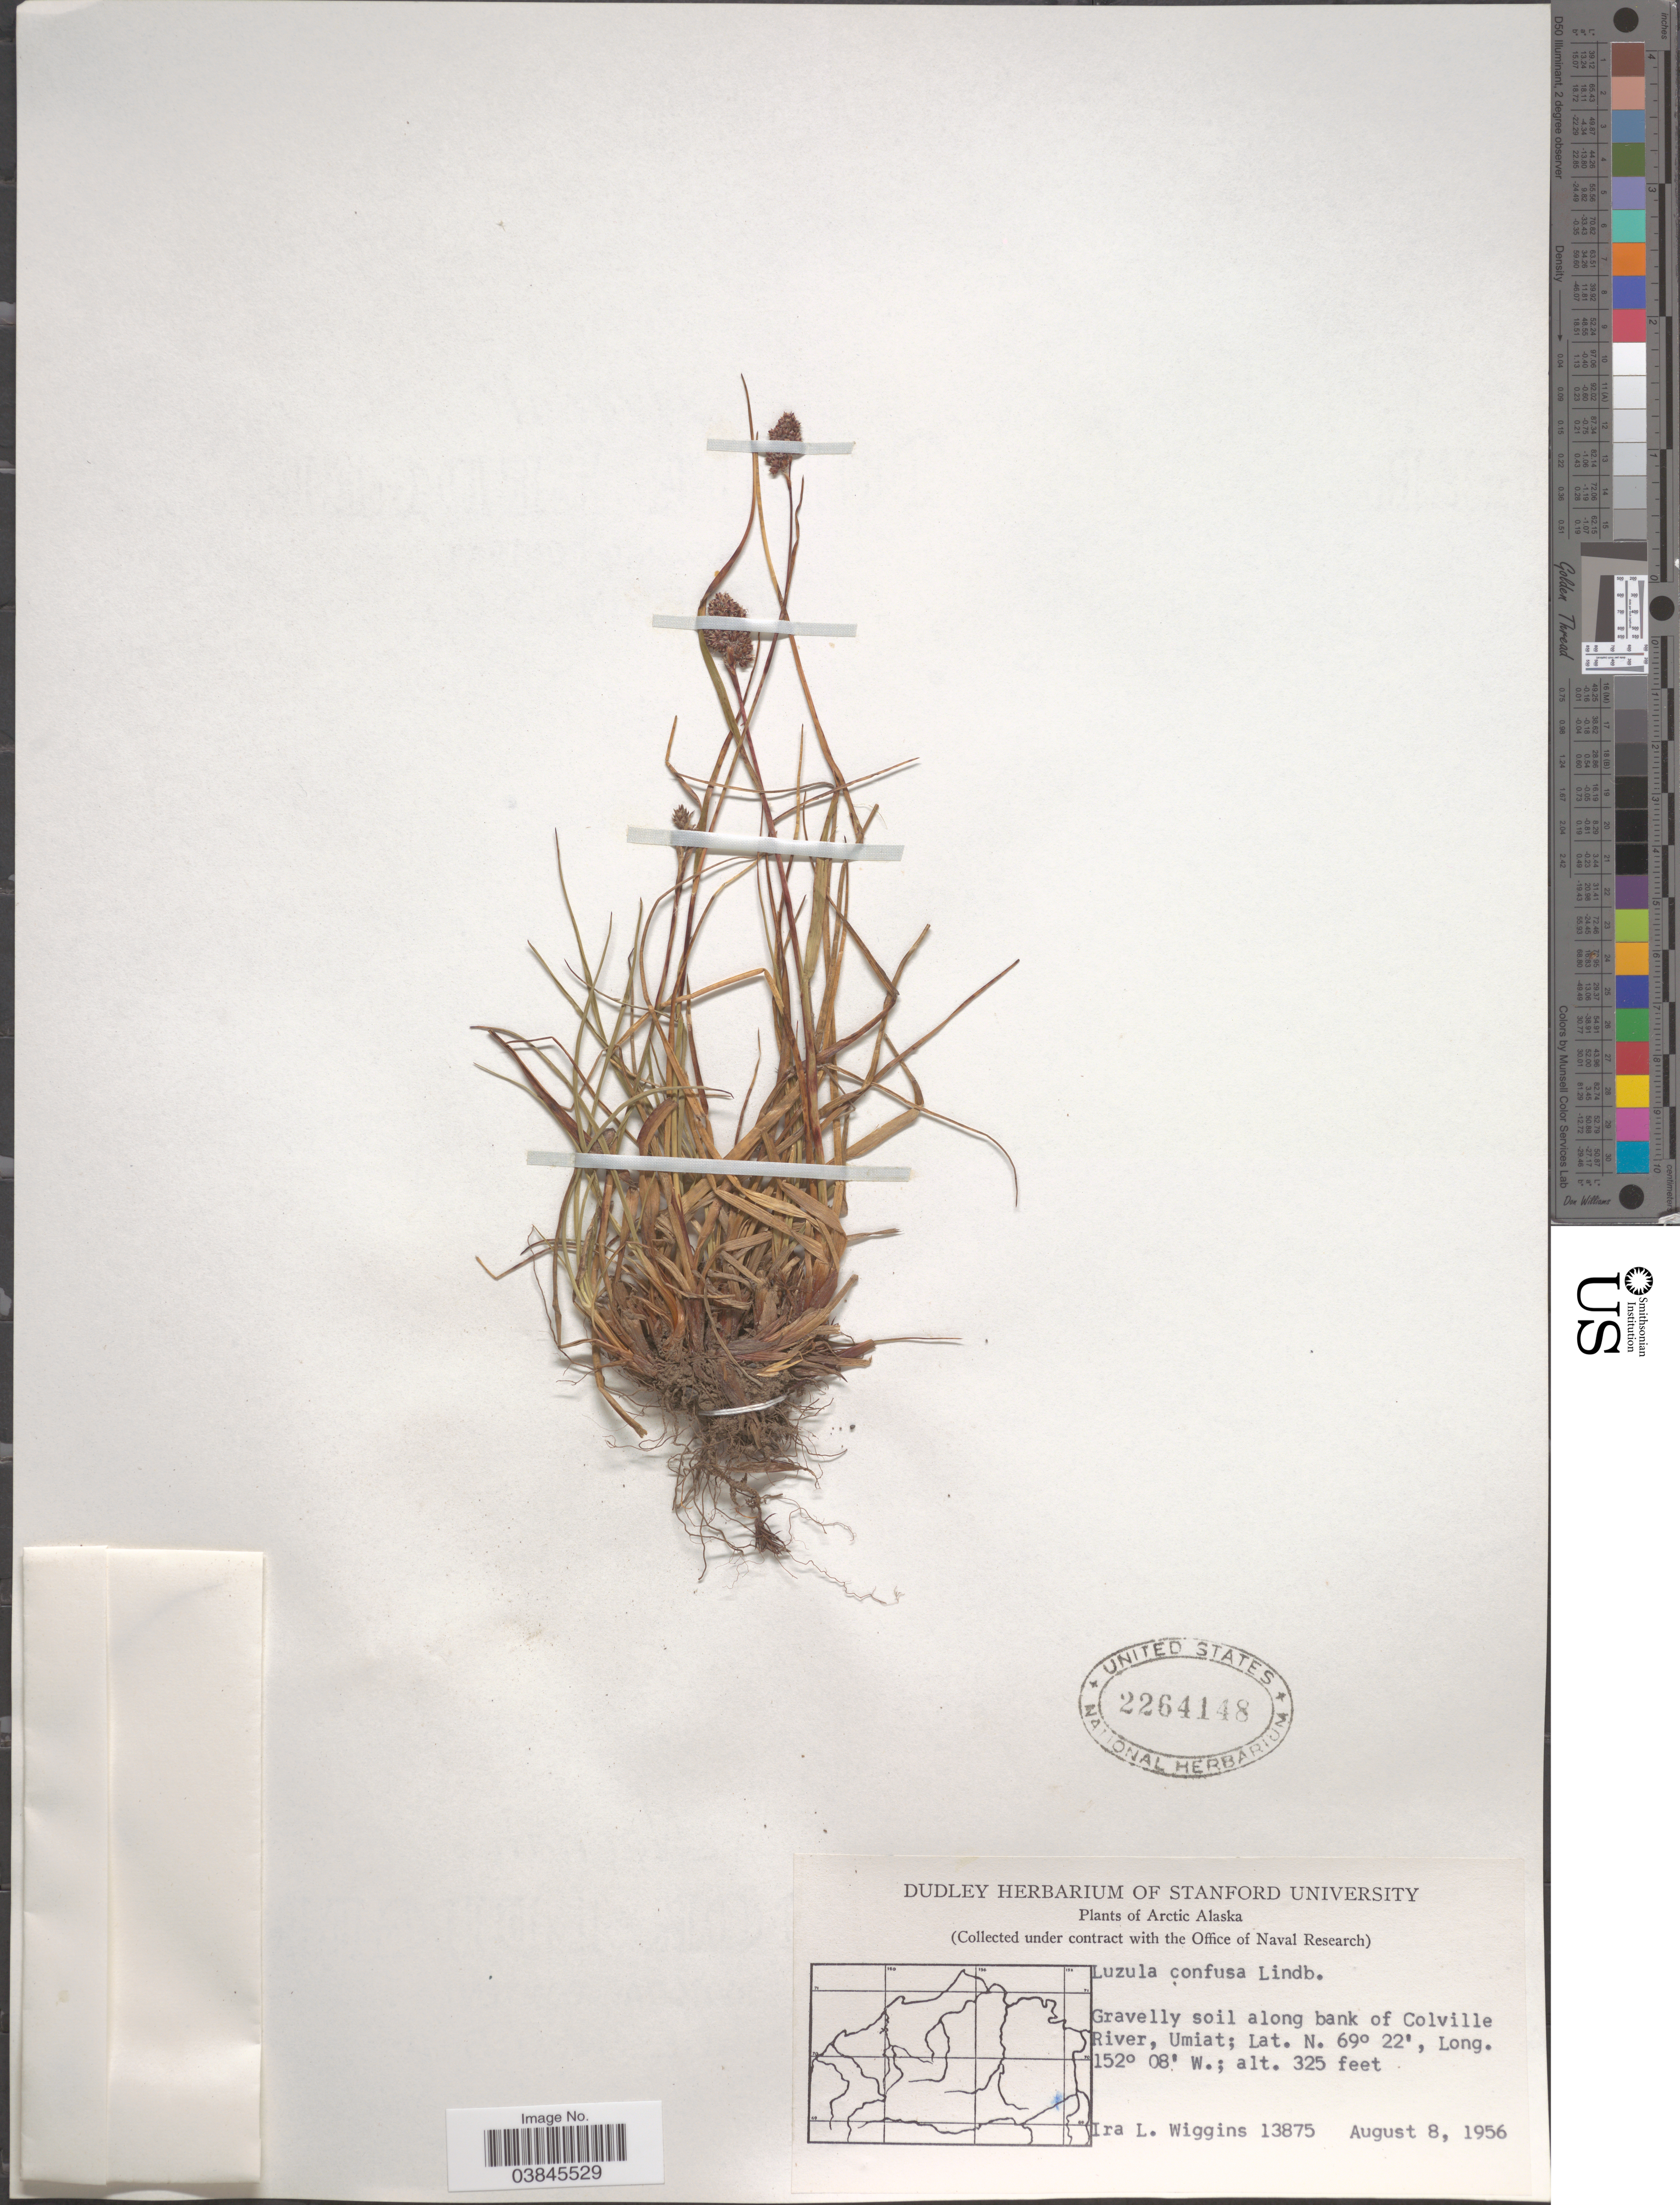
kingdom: Plantae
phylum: Tracheophyta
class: Liliopsida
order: Poales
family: Juncaceae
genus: Luzula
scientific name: Luzula confusa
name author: Lindeb.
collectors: I. L. Wiggins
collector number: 13875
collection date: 1956-08-08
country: United States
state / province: Alaska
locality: Arctic Alaska. Gravelly soil along bank of Colville River, Umiat.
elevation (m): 99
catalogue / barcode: US 2264148